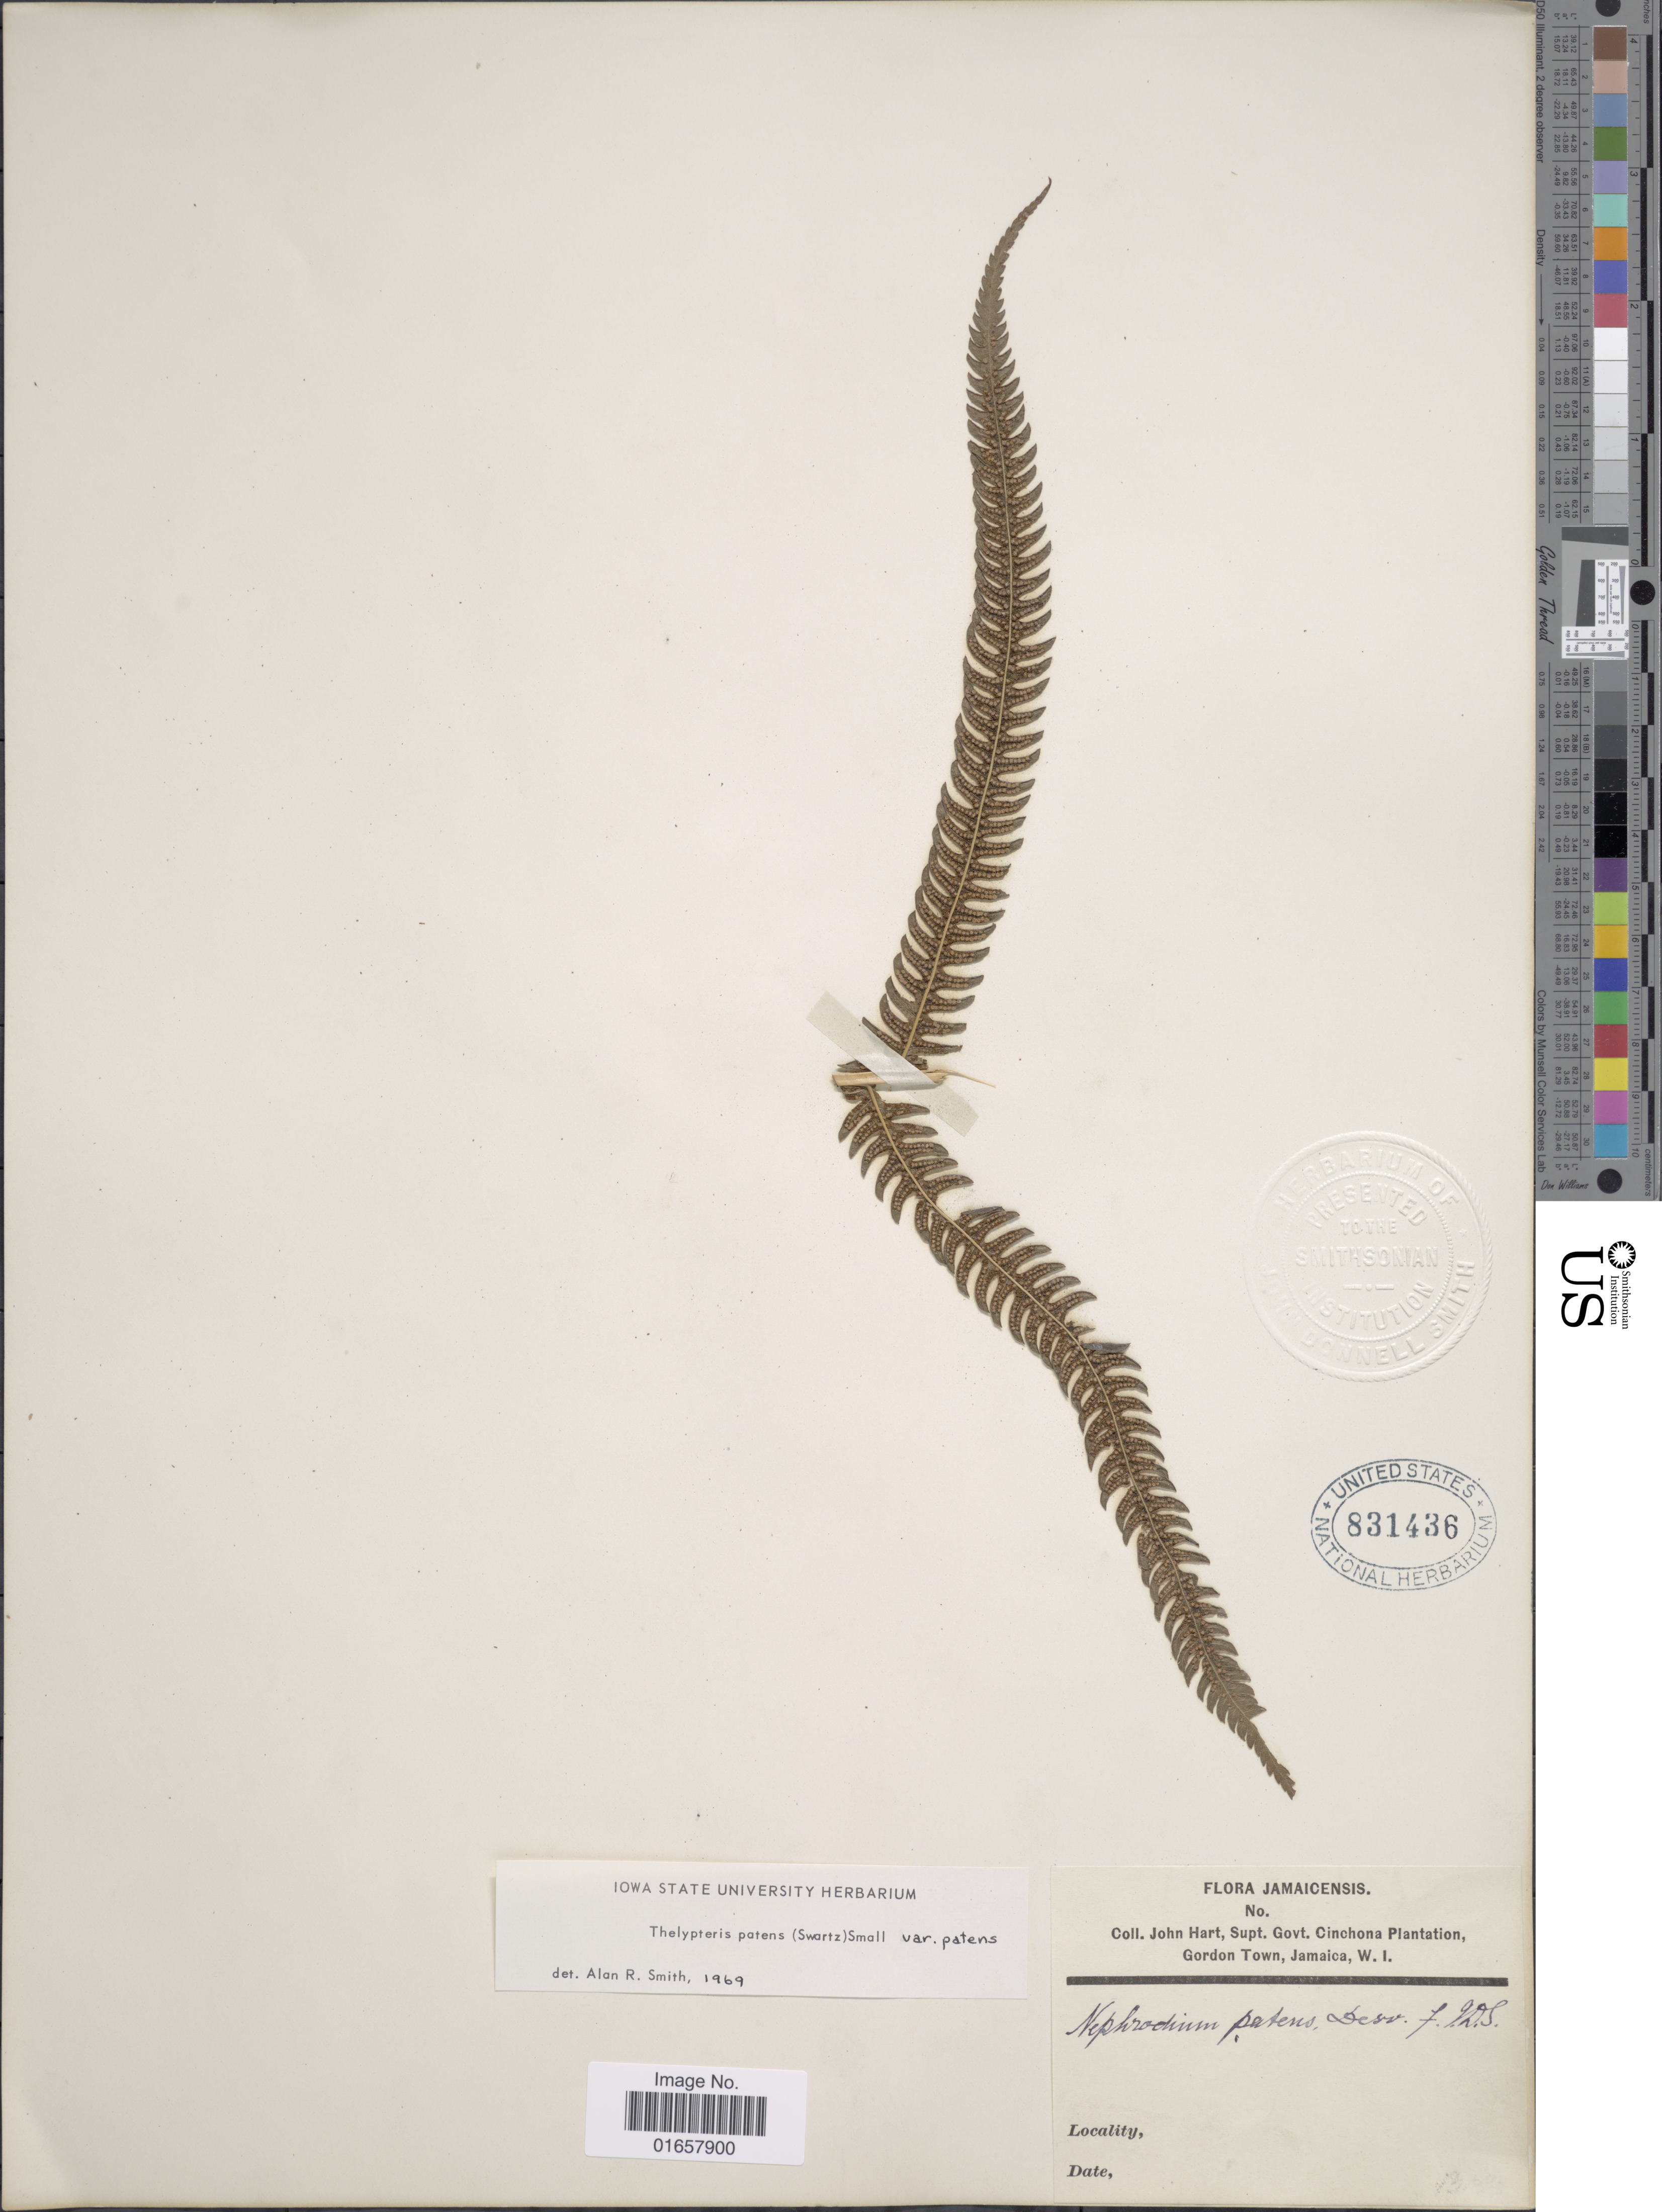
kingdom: Plantae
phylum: Tracheophyta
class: Polypodiopsida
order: Polypodiales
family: Thelypteridaceae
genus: Christella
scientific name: Christella patens var. patens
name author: (Sw.) Holttum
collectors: J. H. Hart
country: Jamaica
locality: Jamaica.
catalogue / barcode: US 831436